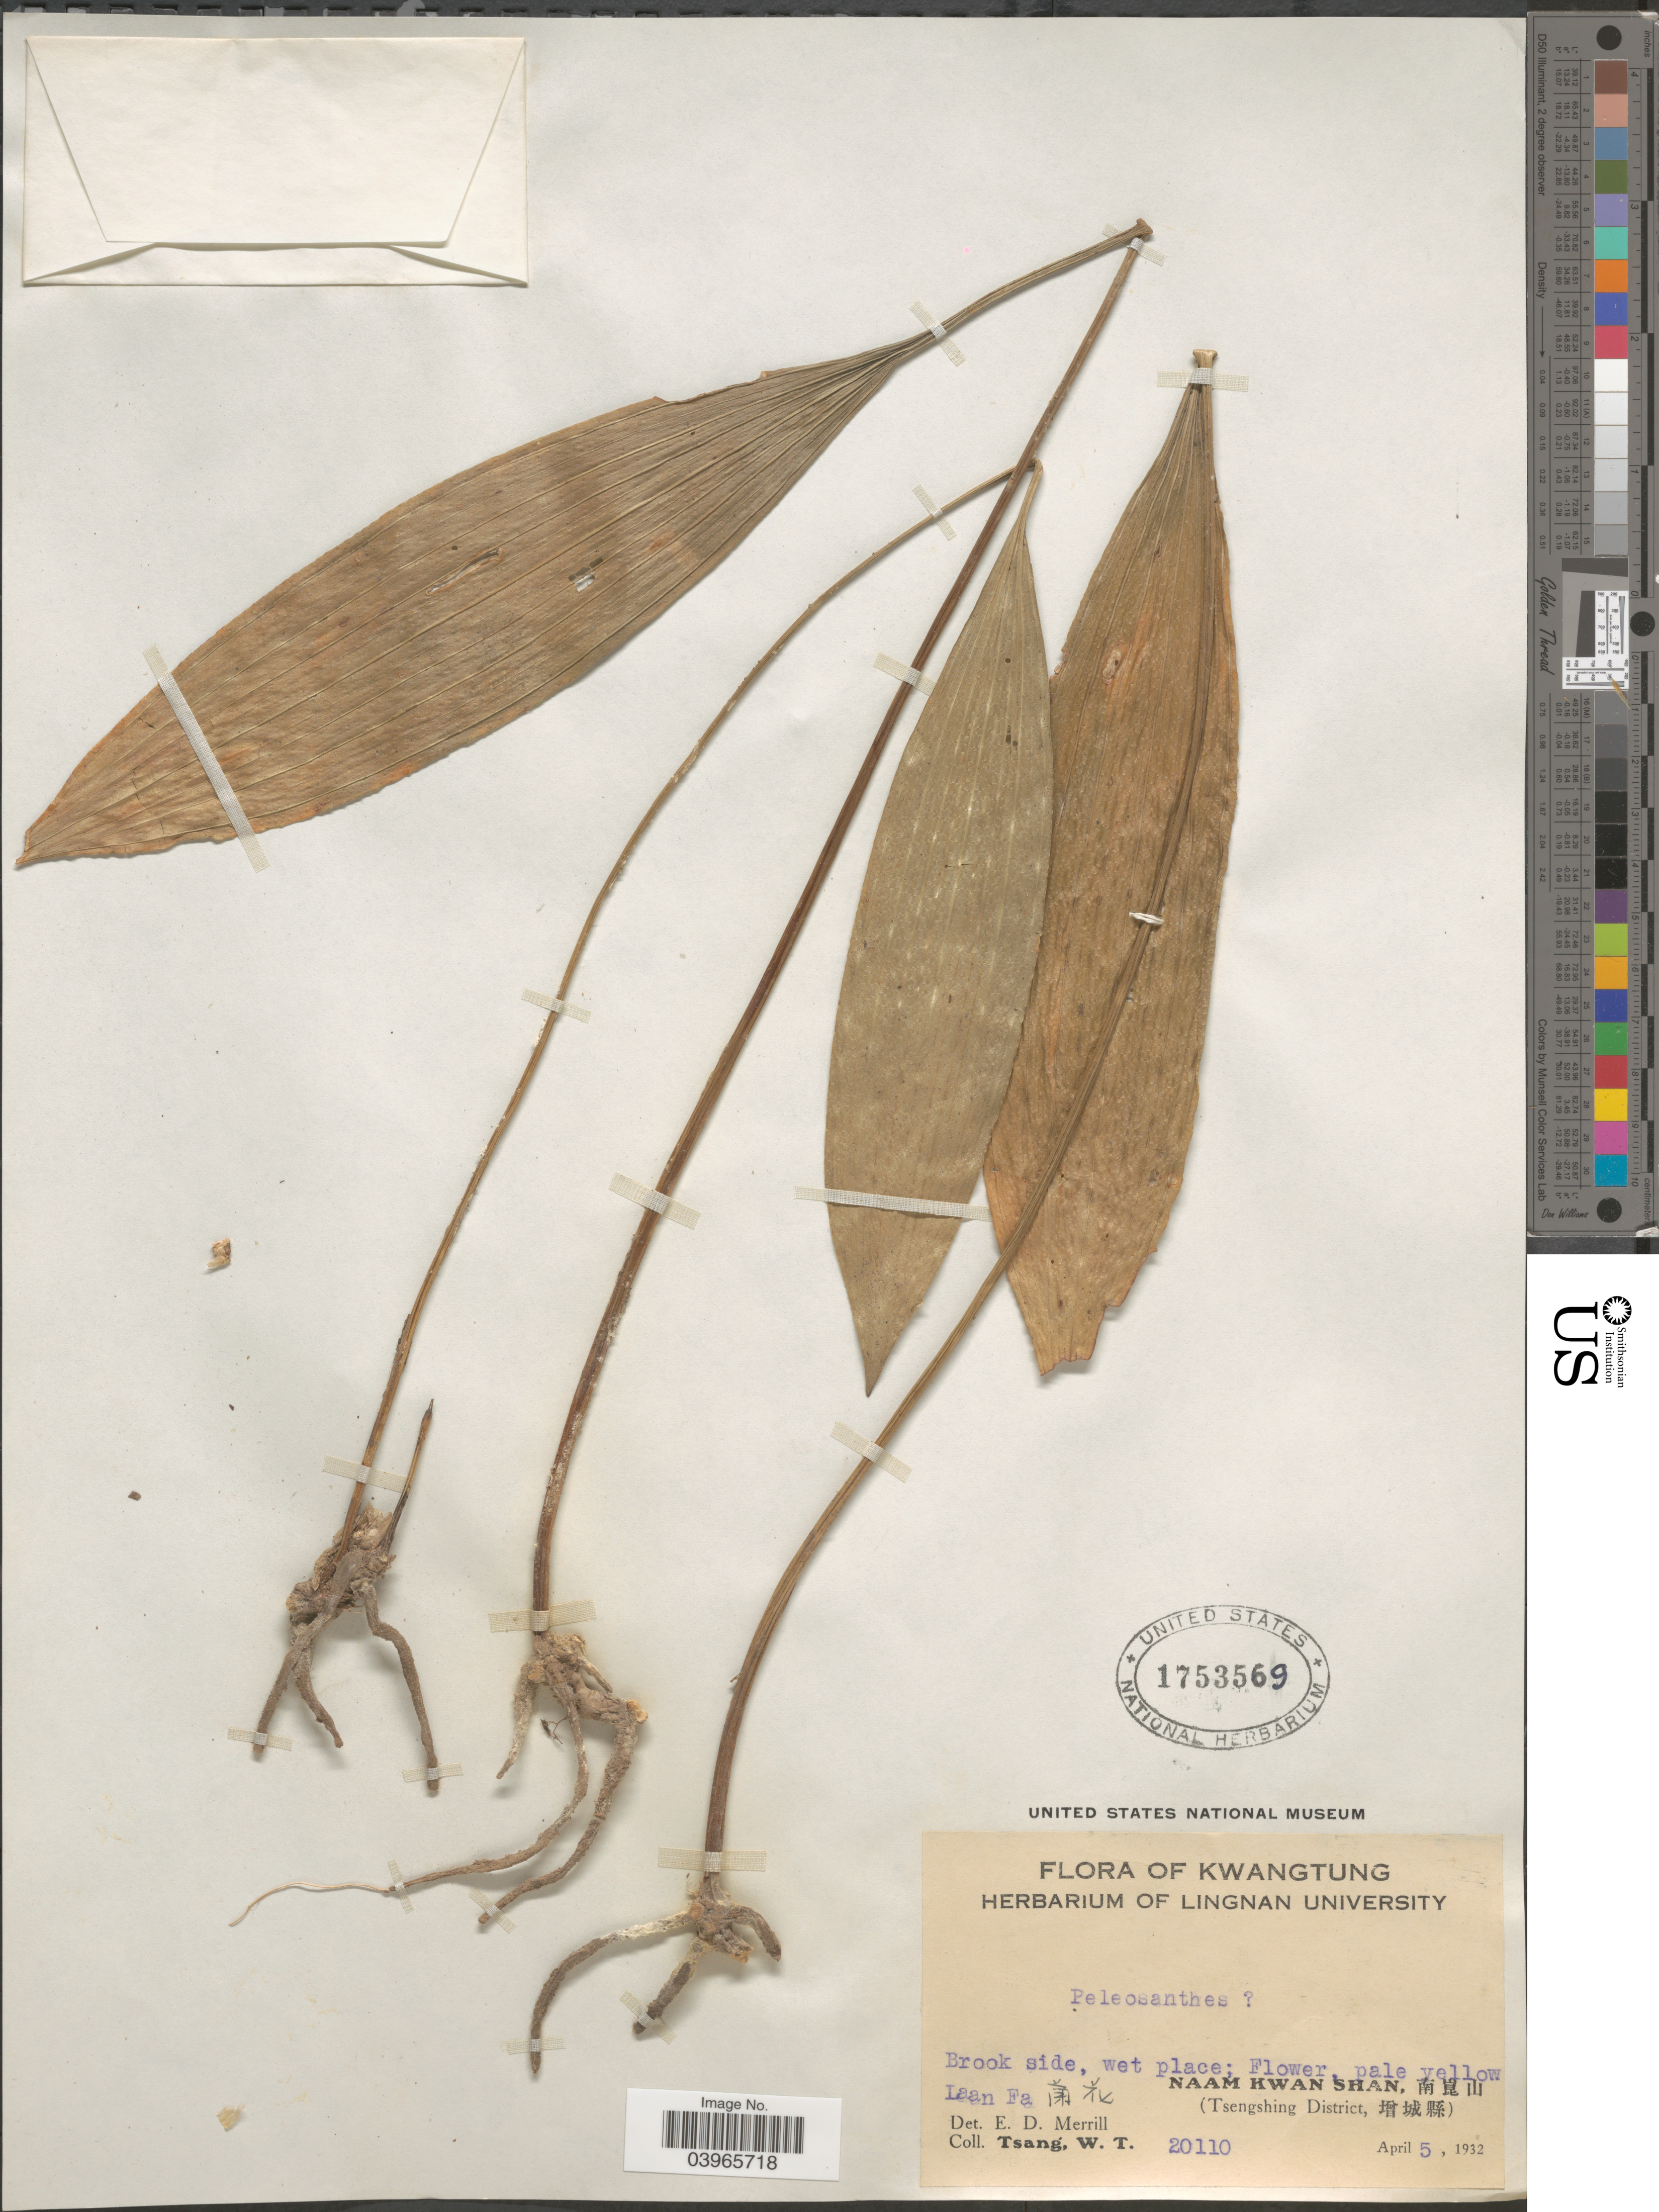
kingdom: Plantae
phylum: Tracheophyta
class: Liliopsida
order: Asparagales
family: Asparagaceae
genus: Peliosanthes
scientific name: Peliosanthes sp.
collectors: W. T. Tsang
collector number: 20110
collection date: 1932-04-05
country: China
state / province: Guangdong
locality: Kwangtung. Laan Fa X. Naam Kwan Shan, X. (Tsengshing District, X).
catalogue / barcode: US 1753569